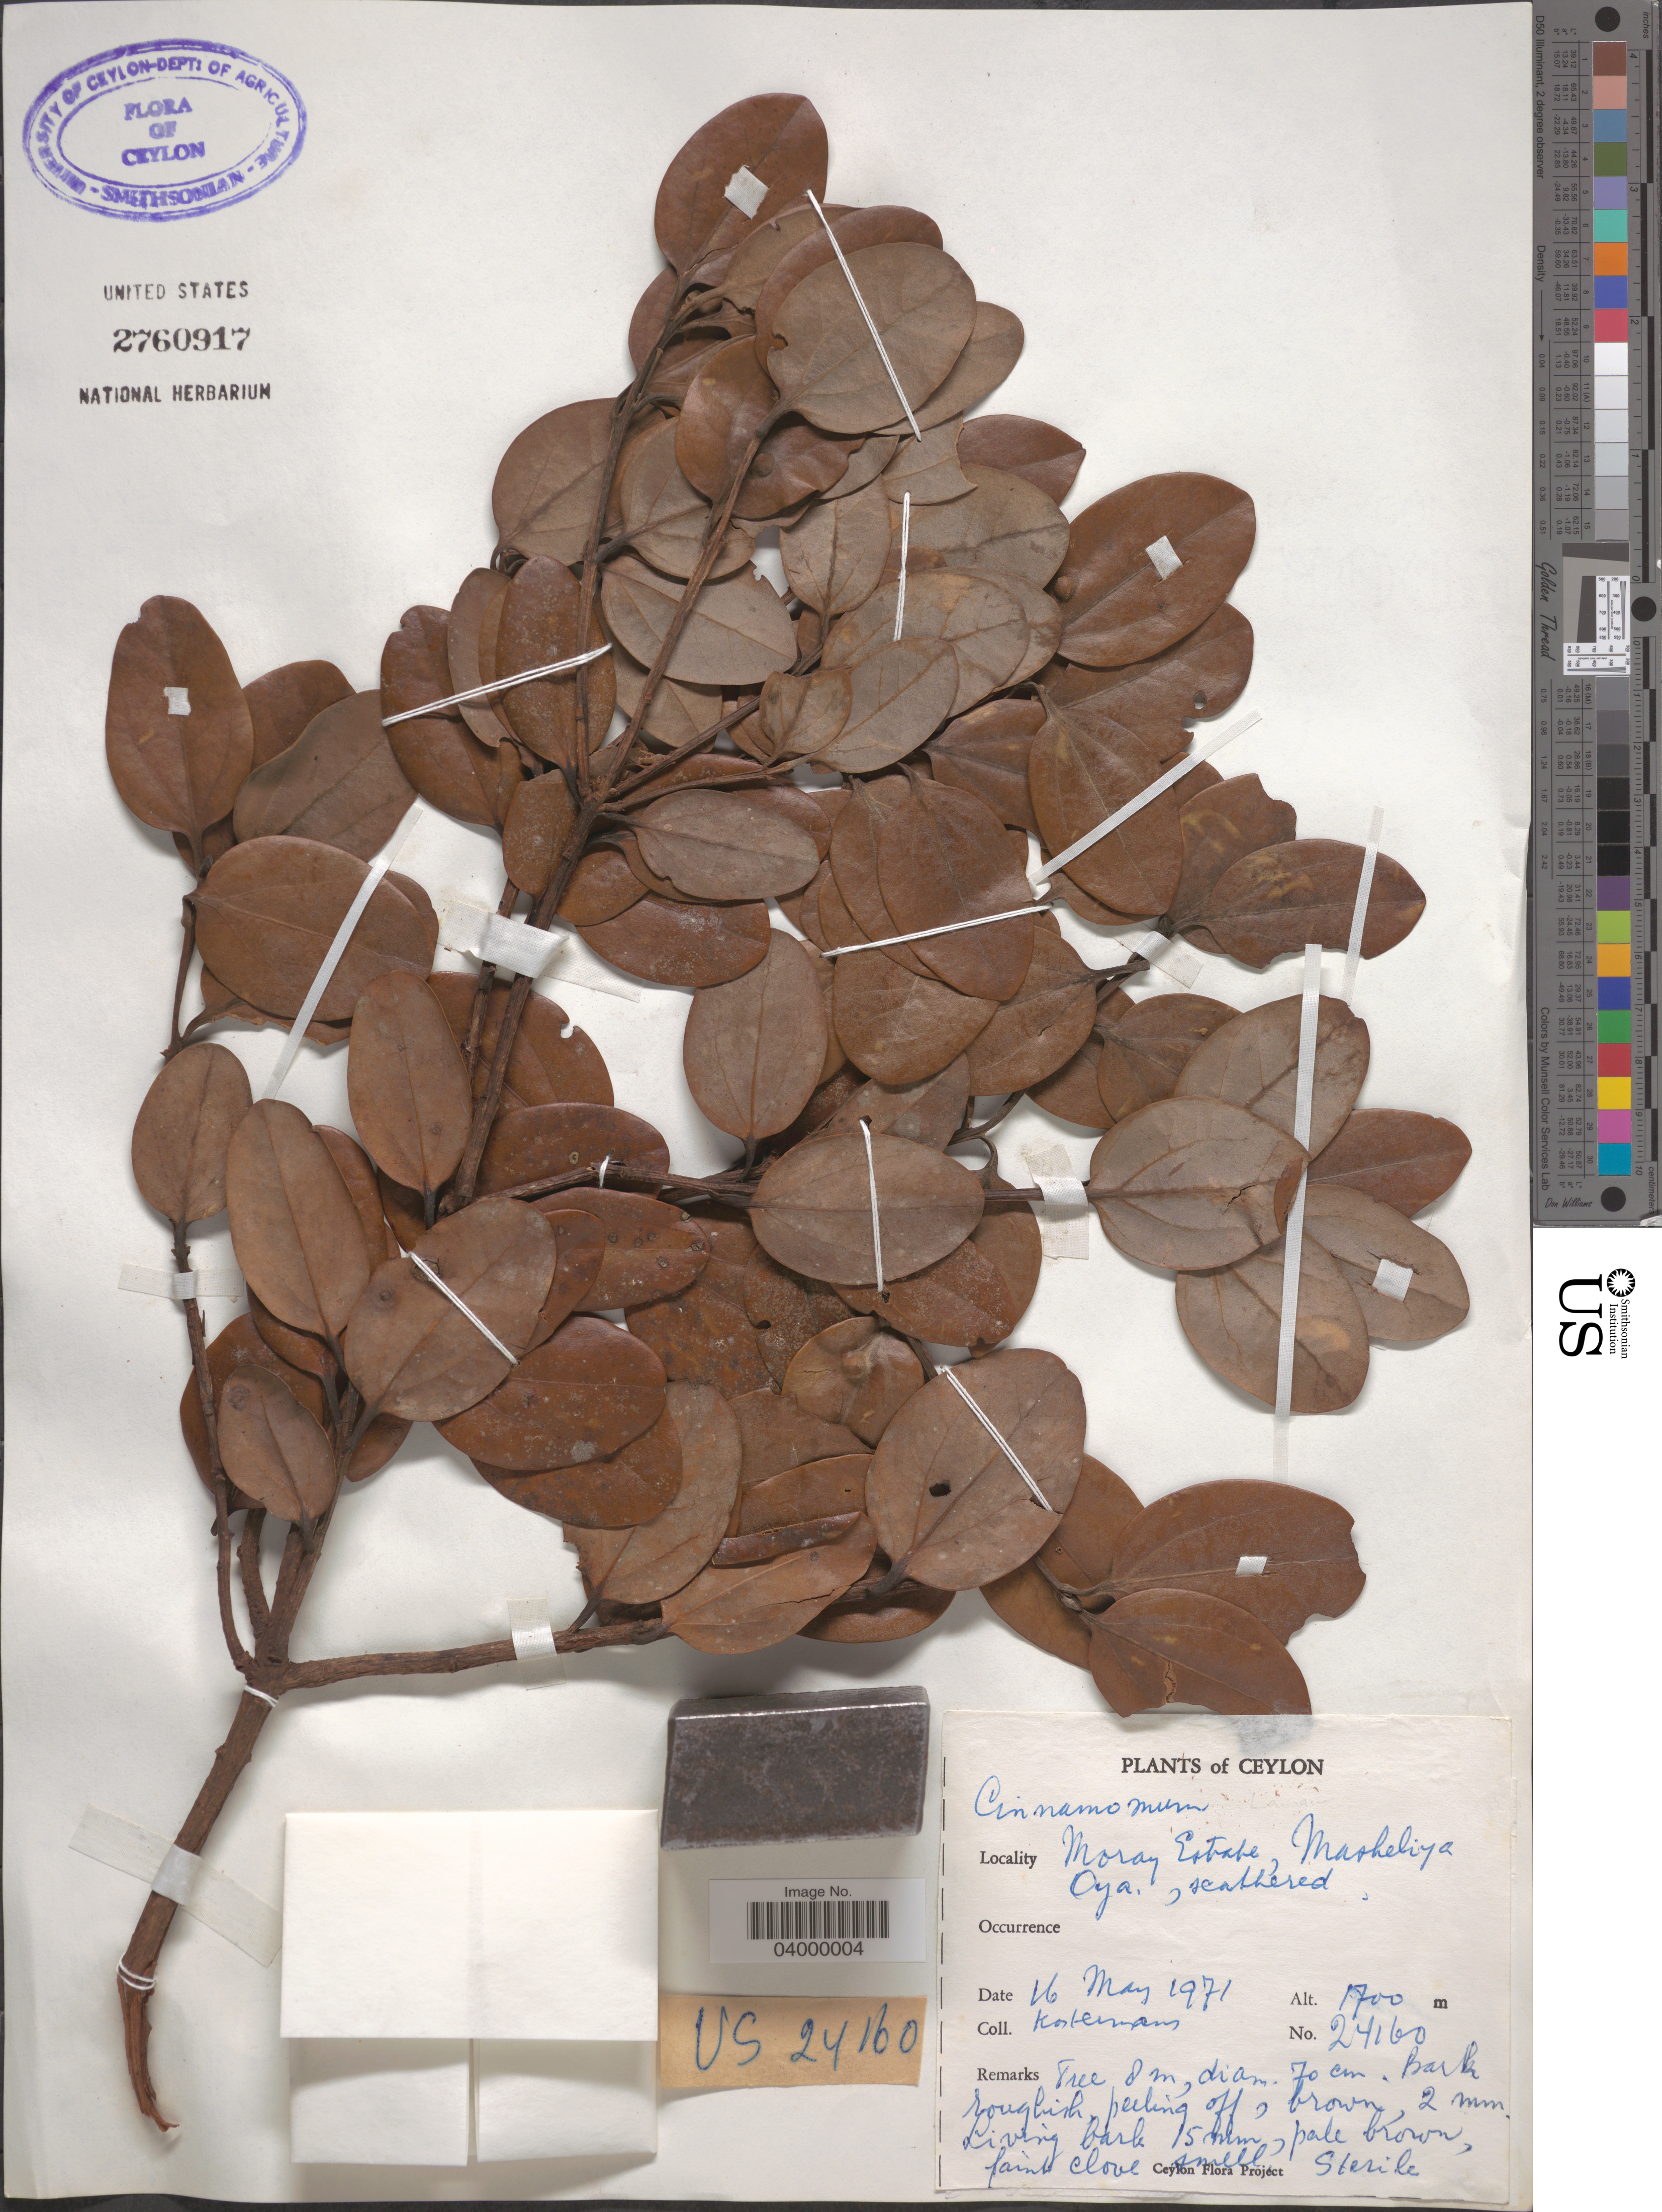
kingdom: Plantae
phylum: Tracheophyta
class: Magnoliopsida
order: Laurales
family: Lauraceae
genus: Cinnamomum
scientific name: Cinnamomum sp.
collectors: Kostermans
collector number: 24160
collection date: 1971-05-16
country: Sri Lanka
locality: Ceylon. Moray Estate, Masheliya Oya.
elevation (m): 1700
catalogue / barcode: US 2760917